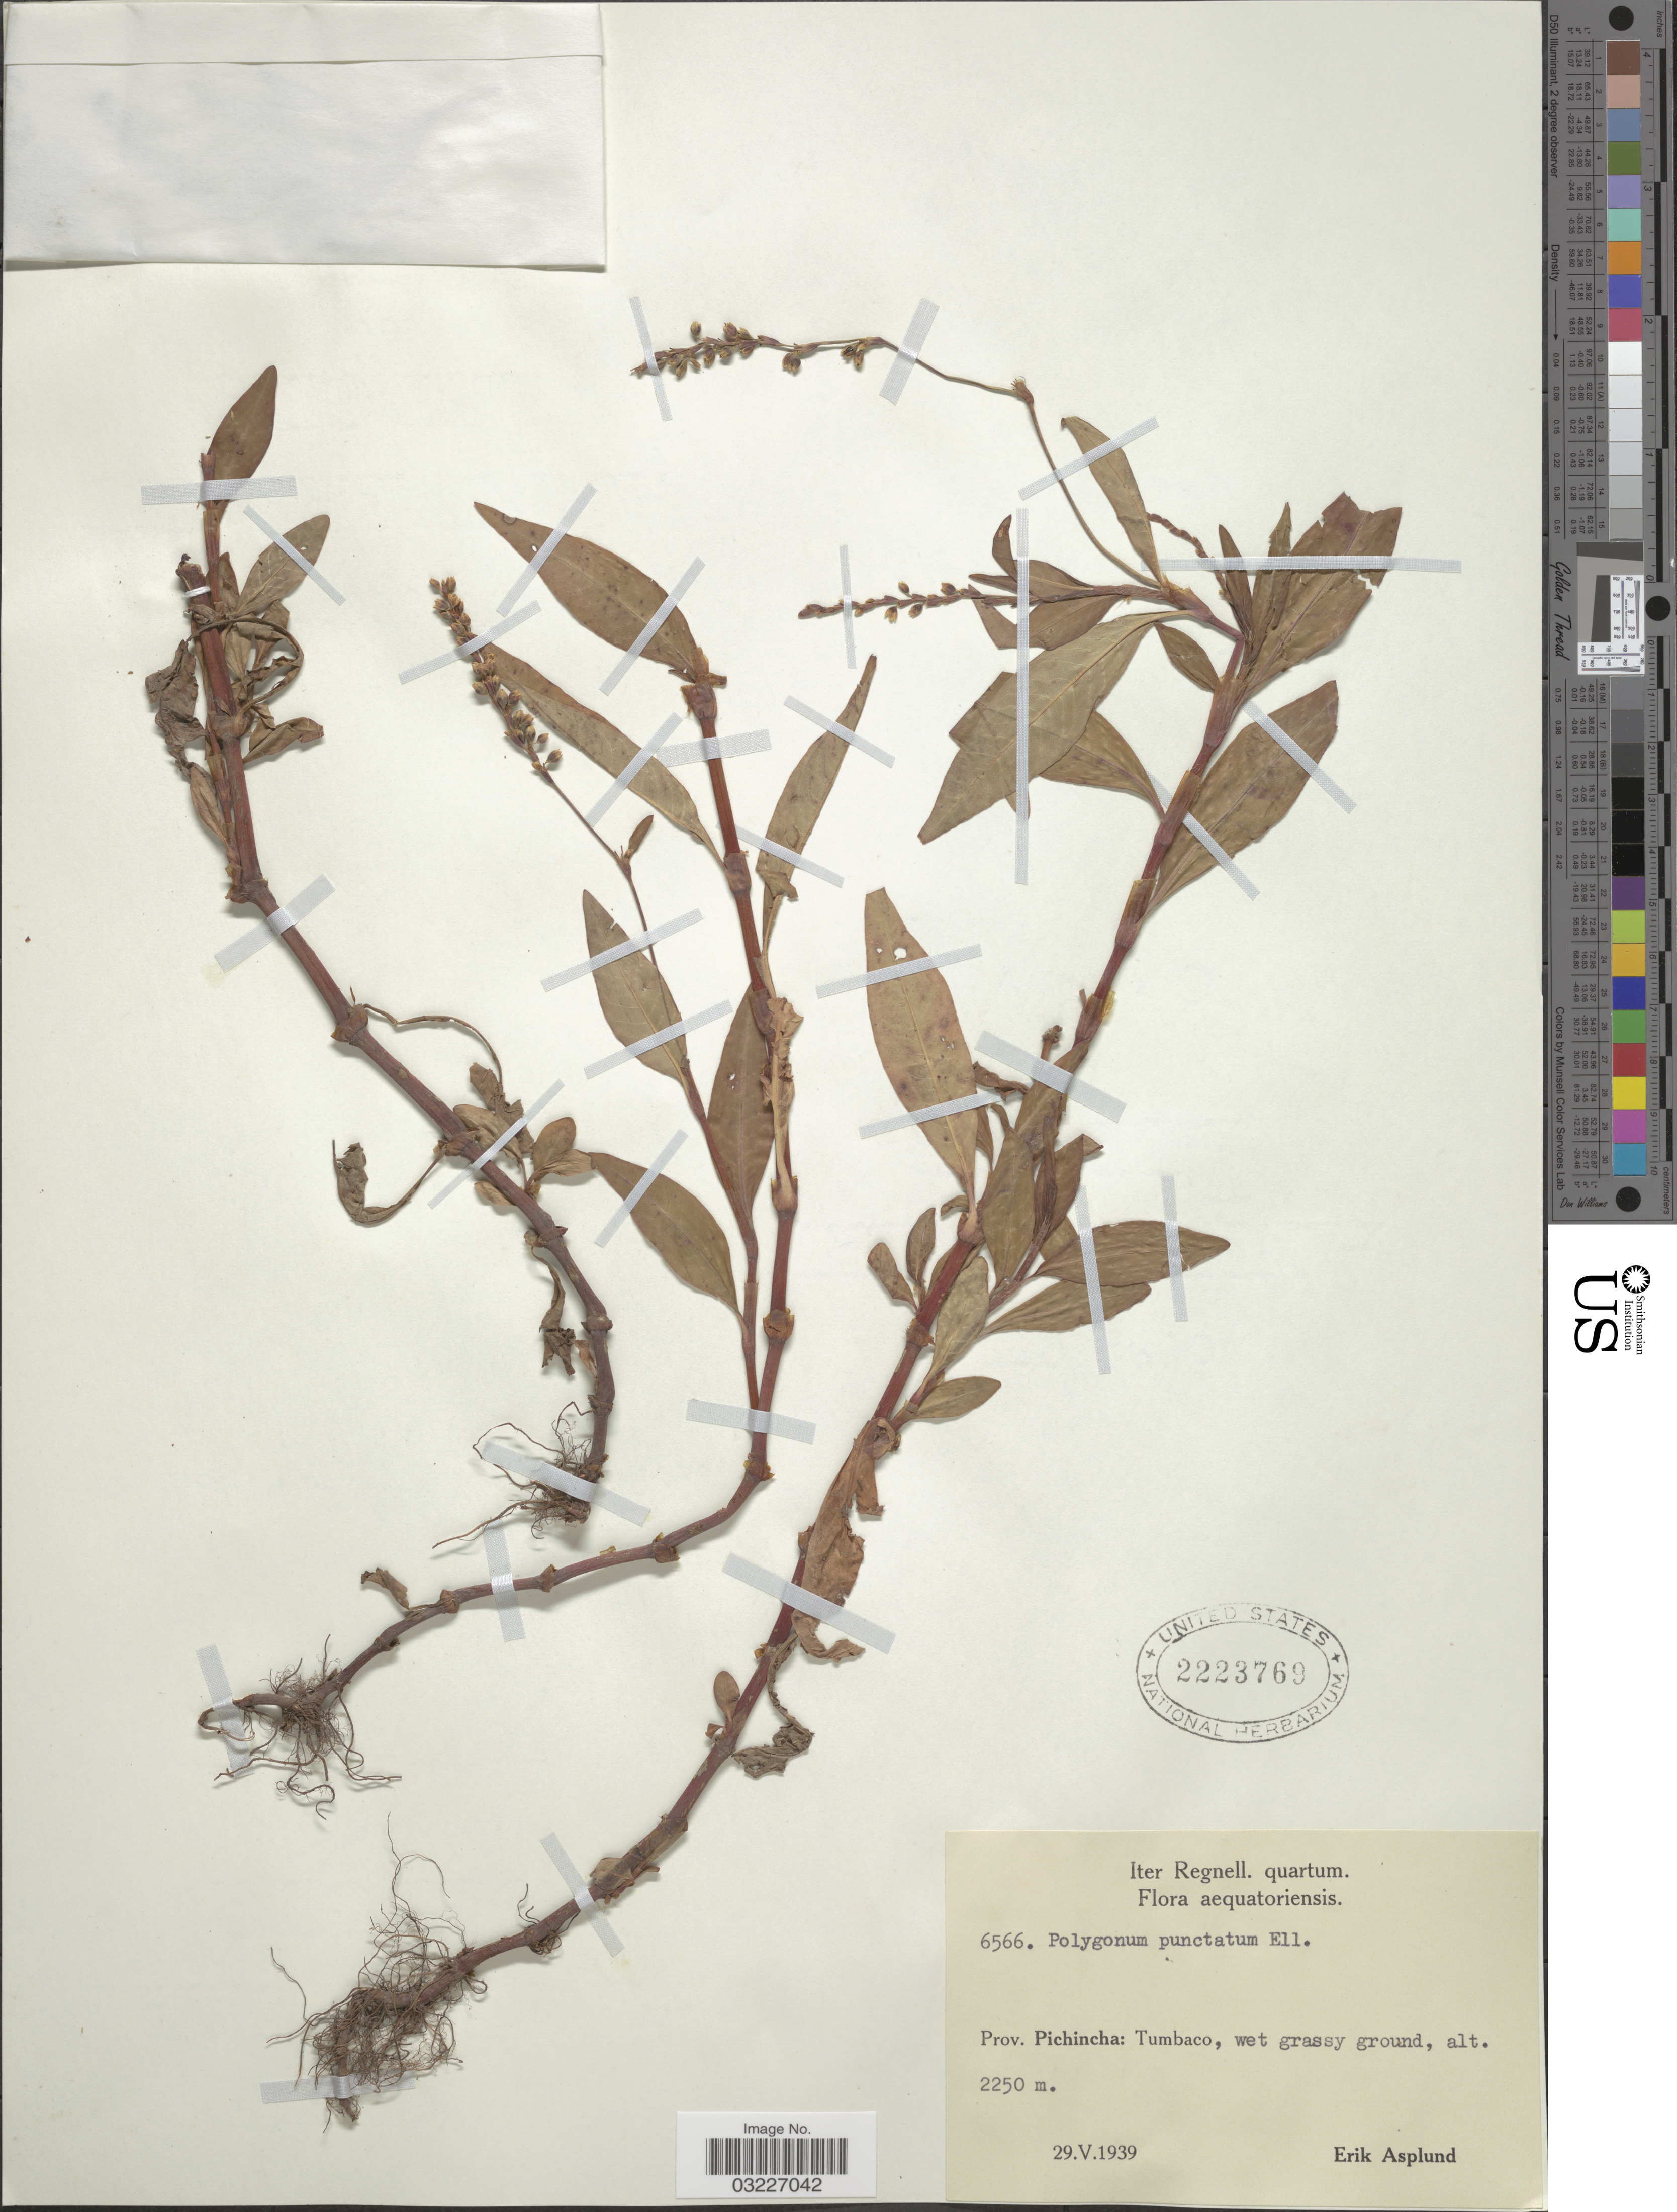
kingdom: Plantae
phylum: Tracheophyta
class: Magnoliopsida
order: Caryophyllales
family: Polygonaceae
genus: Polygonum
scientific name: Polygonum opelousanum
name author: Riddell ex Small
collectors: E. Asplund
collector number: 6566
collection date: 1939-05-29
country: Ecuador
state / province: Pichincha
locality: Tumbaco.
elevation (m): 2250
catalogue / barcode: US 2223769